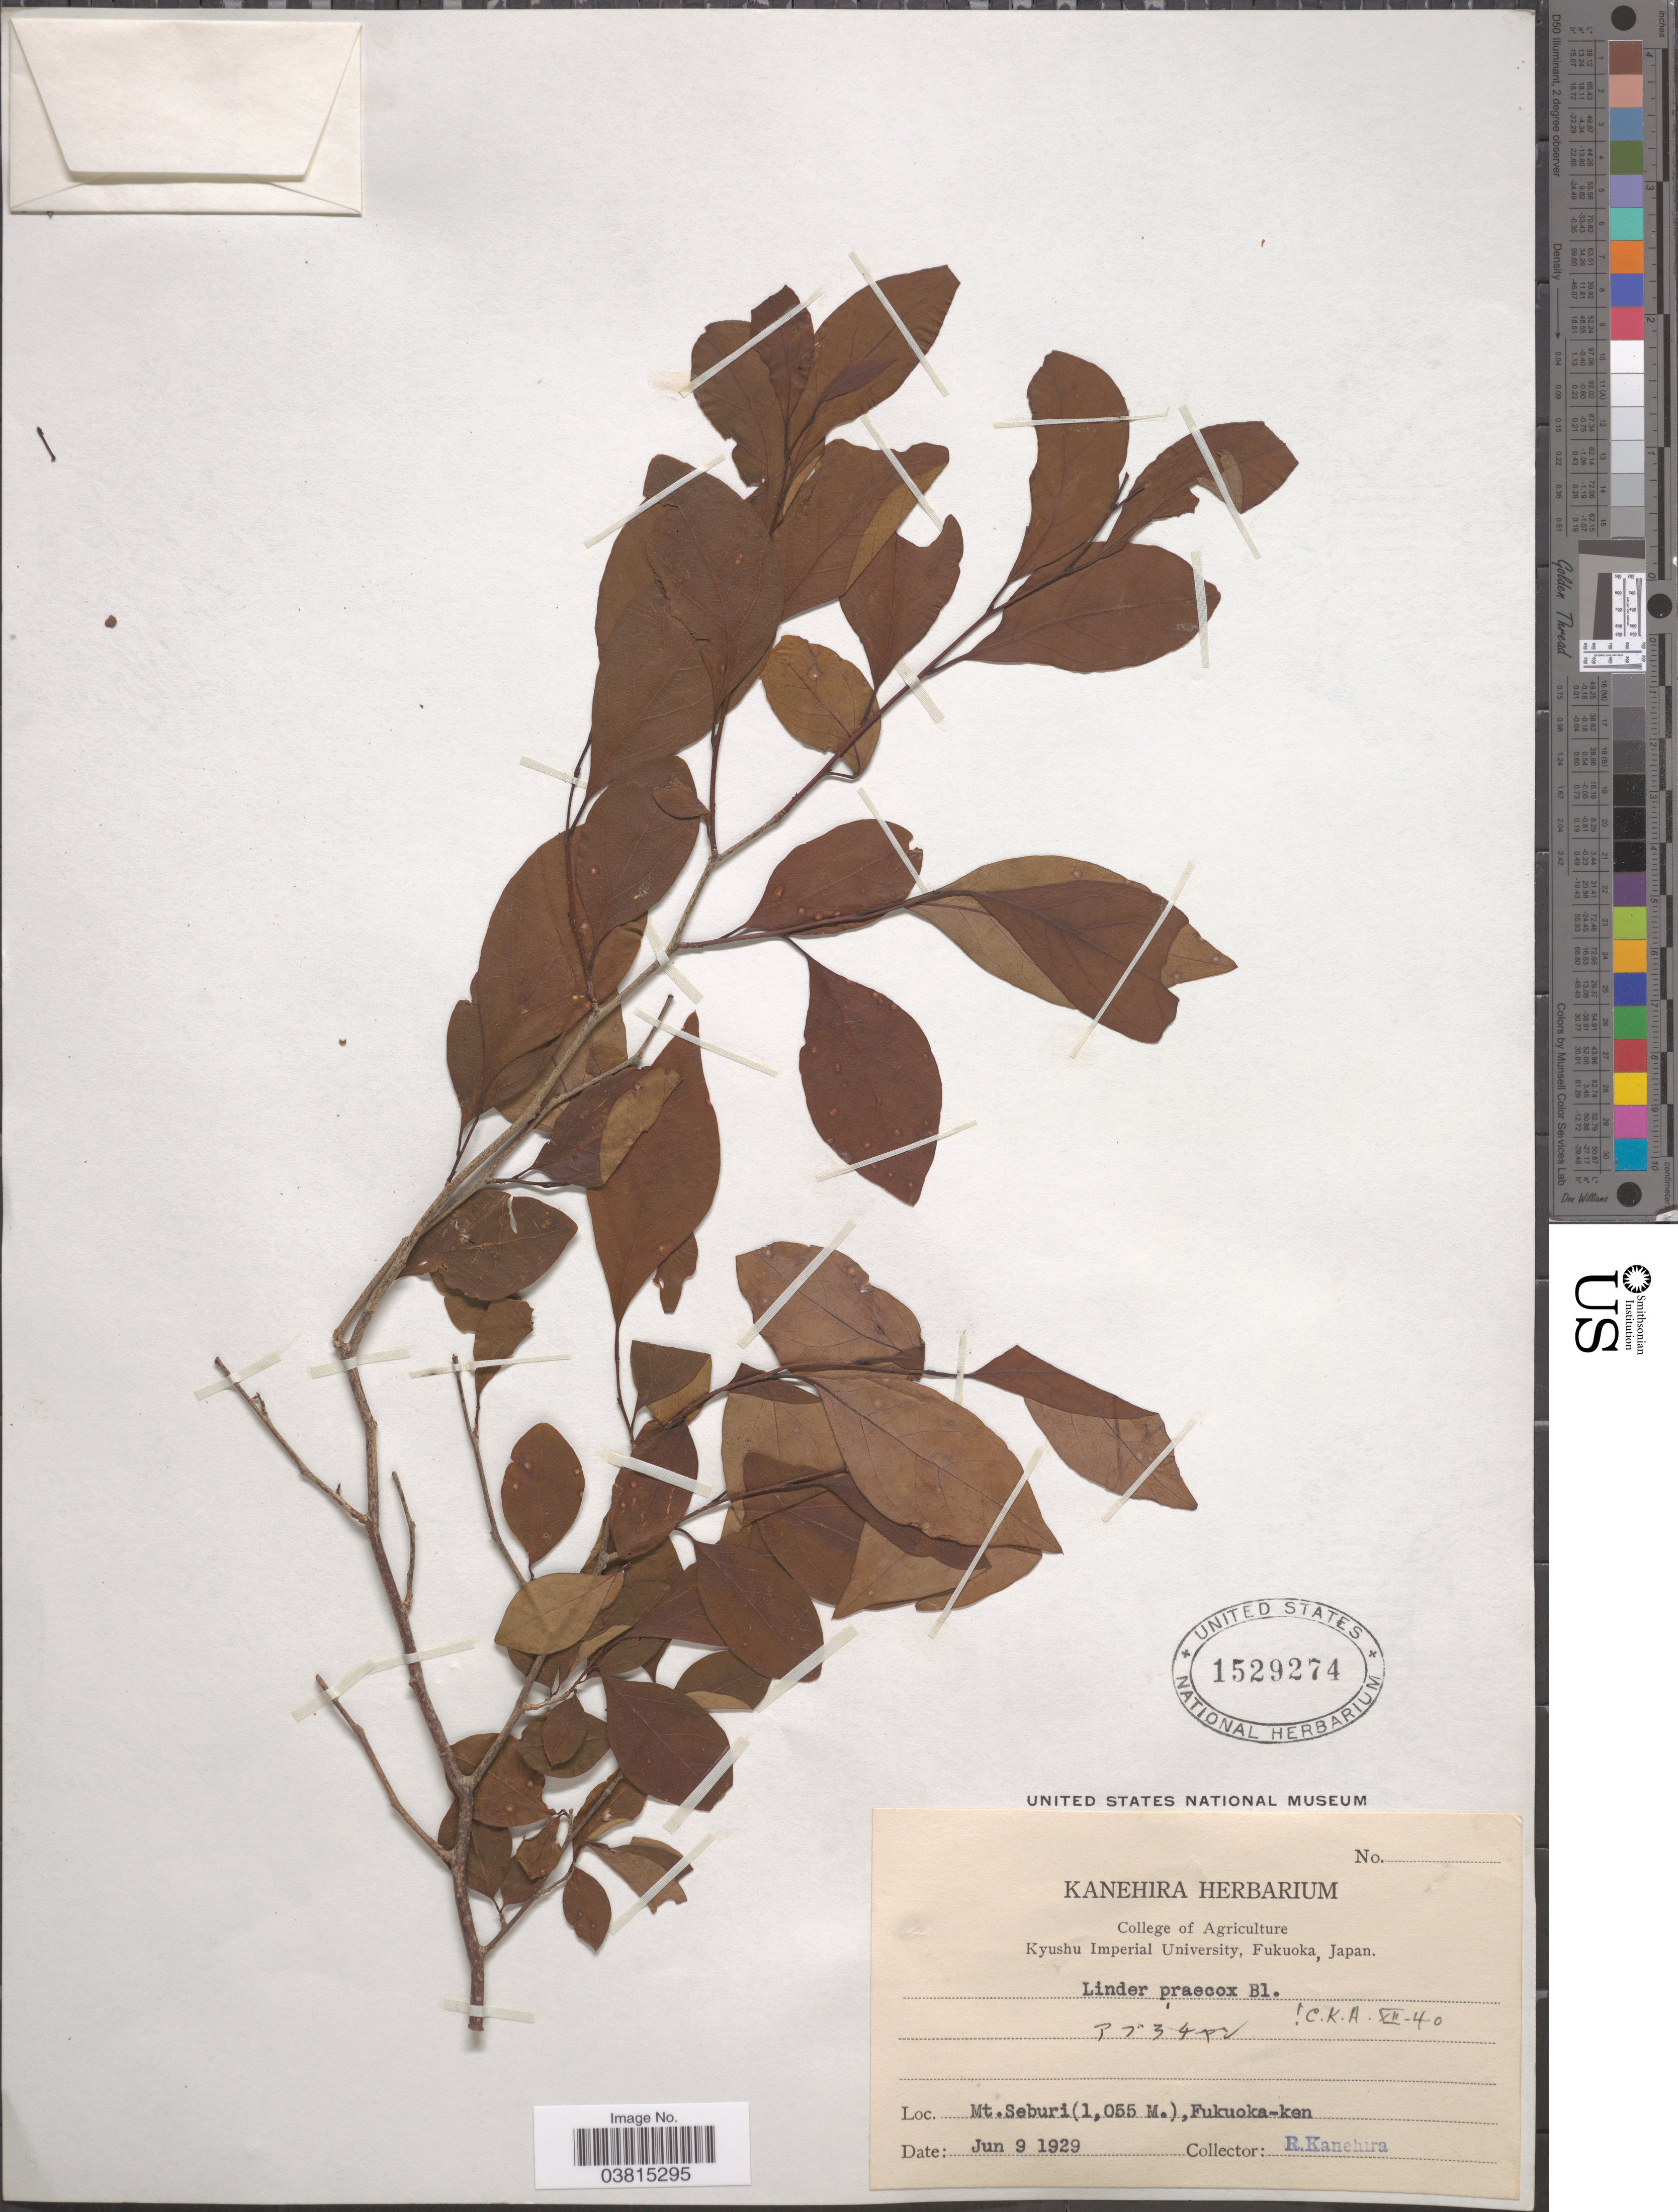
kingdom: Plantae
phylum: Tracheophyta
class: Magnoliopsida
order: Laurales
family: Lauraceae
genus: Lindera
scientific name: Lindera praecox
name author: (Siebold & Zucc.) Blume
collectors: R. Kanehira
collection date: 1929-06-09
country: Japan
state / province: Hukuoka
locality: Mt. Seburi, Fukuoka-ken.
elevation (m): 1055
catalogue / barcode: US 1529274